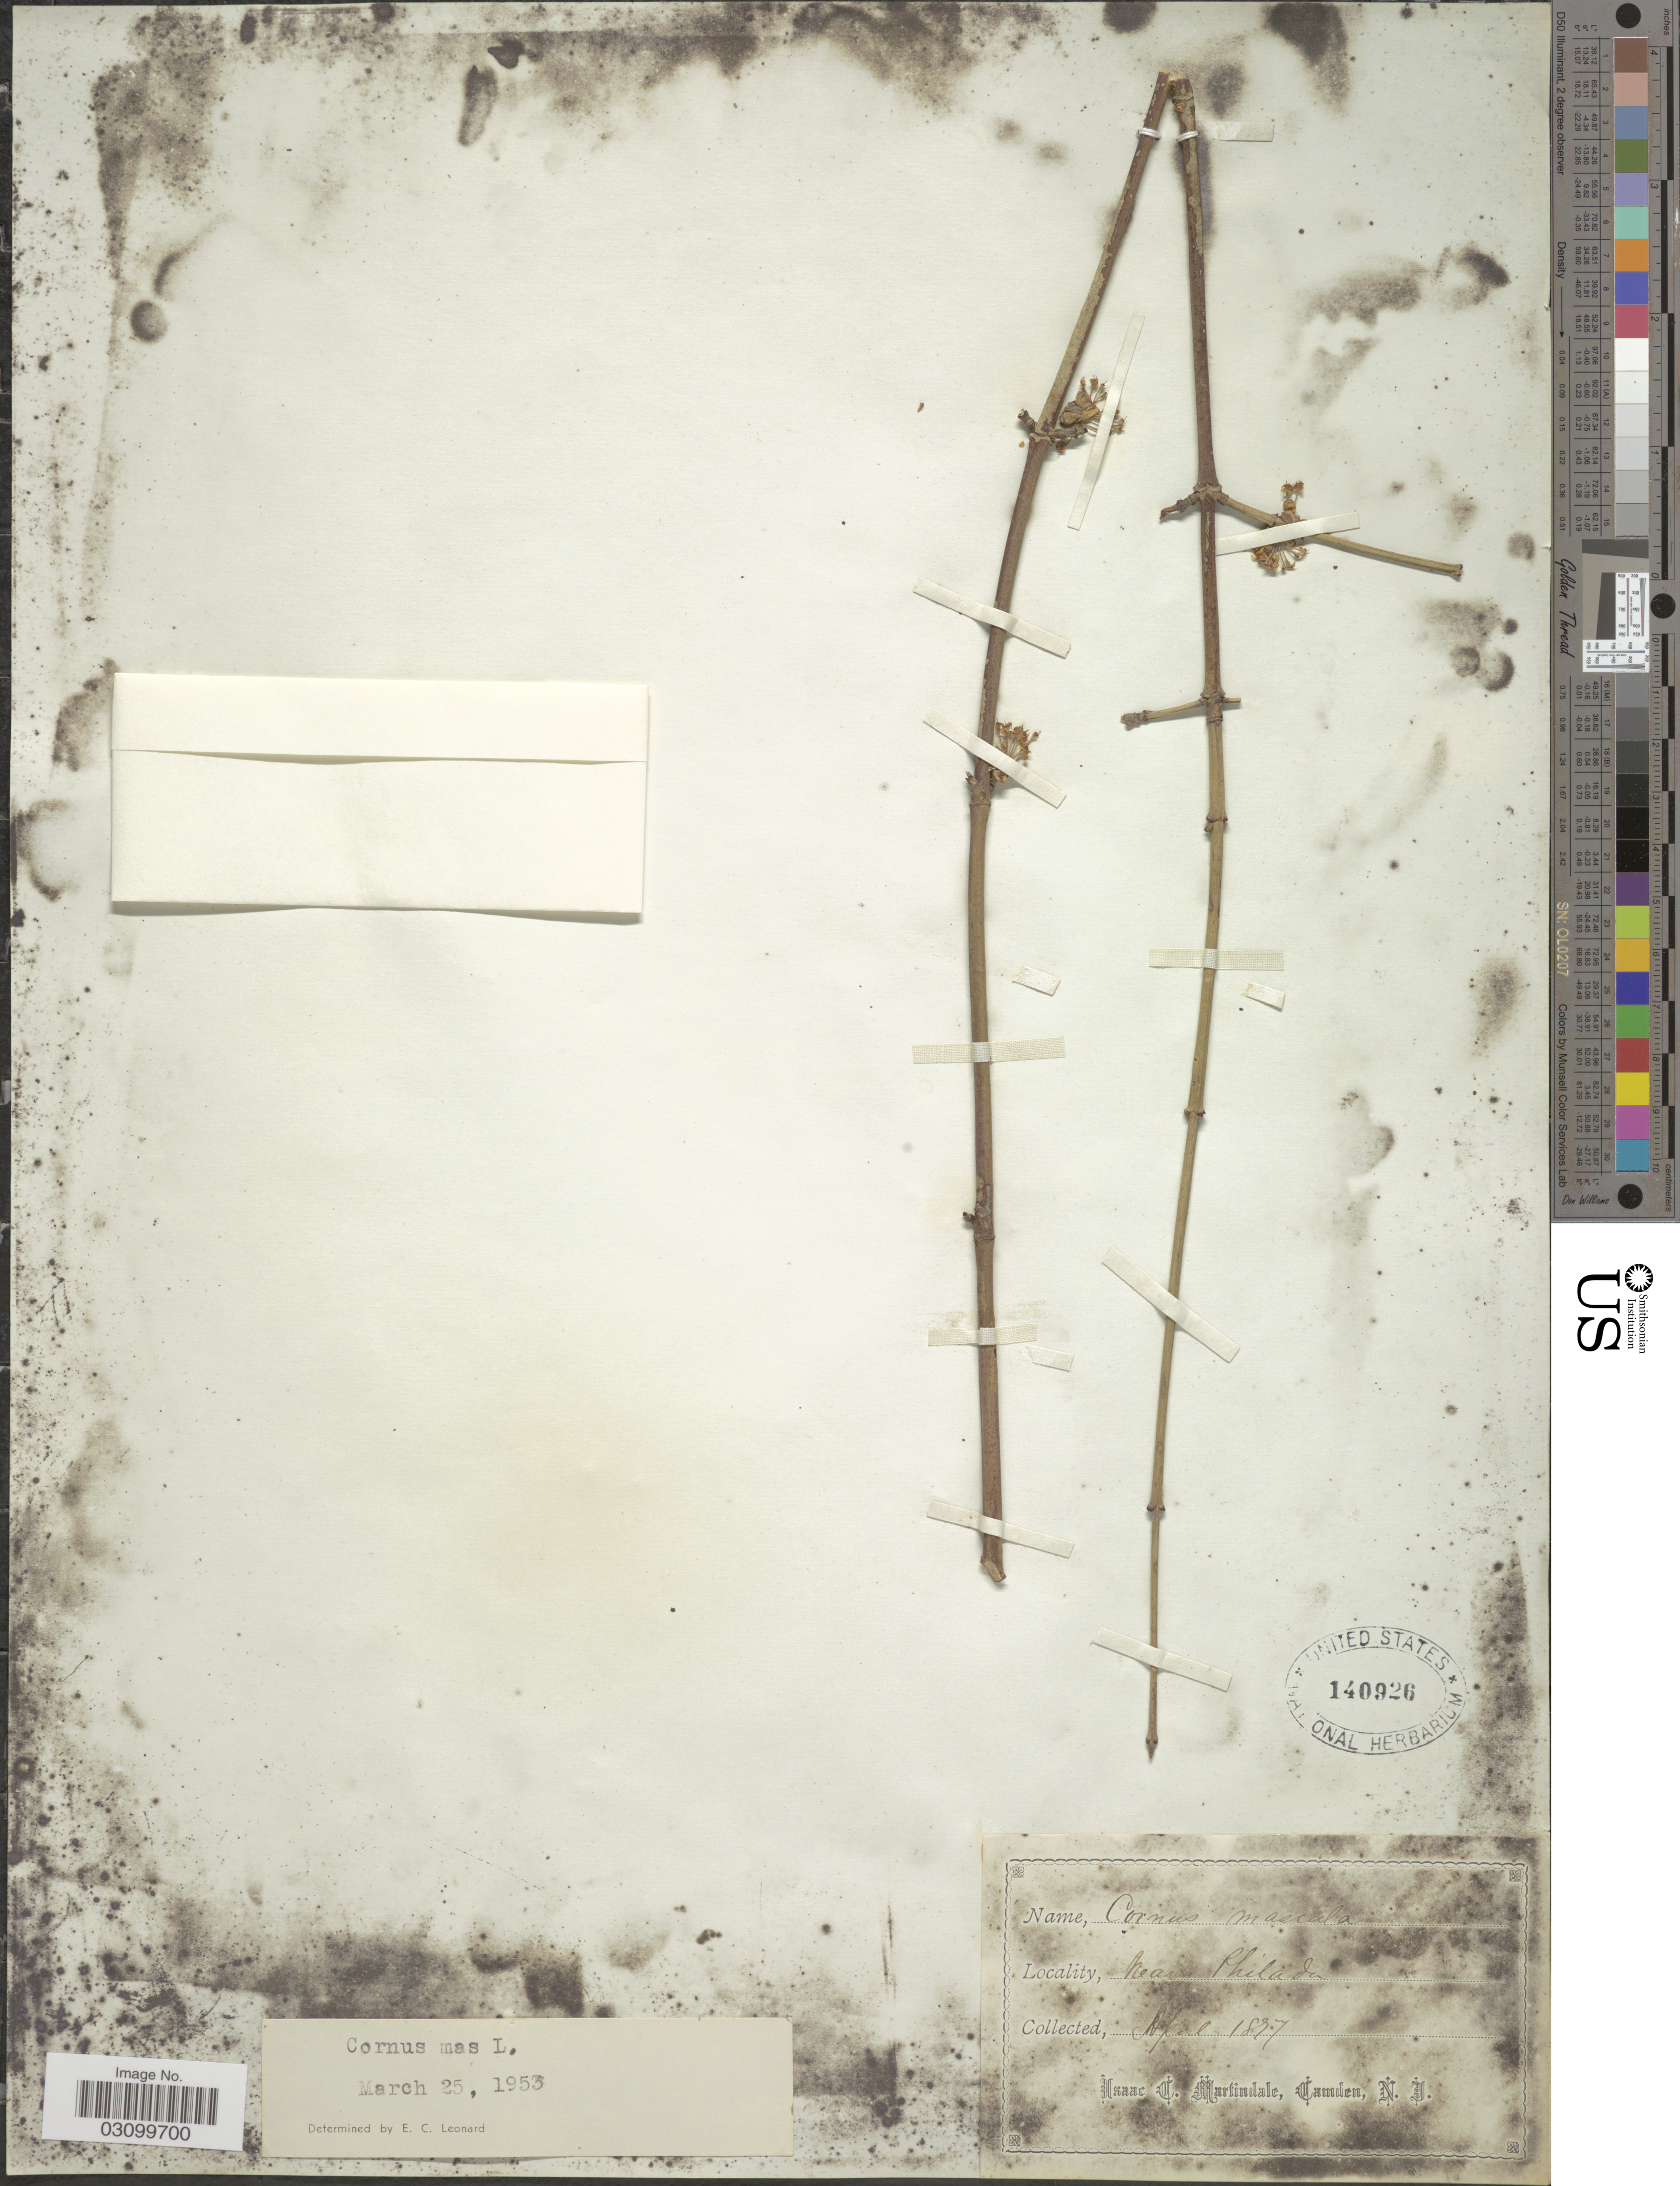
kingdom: Plantae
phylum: Tracheophyta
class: Magnoliopsida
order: Cornales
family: Cornaceae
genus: Cornus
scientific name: Cornus mas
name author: L.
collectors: I. C. Martindale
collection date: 1897-04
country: United States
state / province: New Jersey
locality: Near Philada.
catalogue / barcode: US 140926